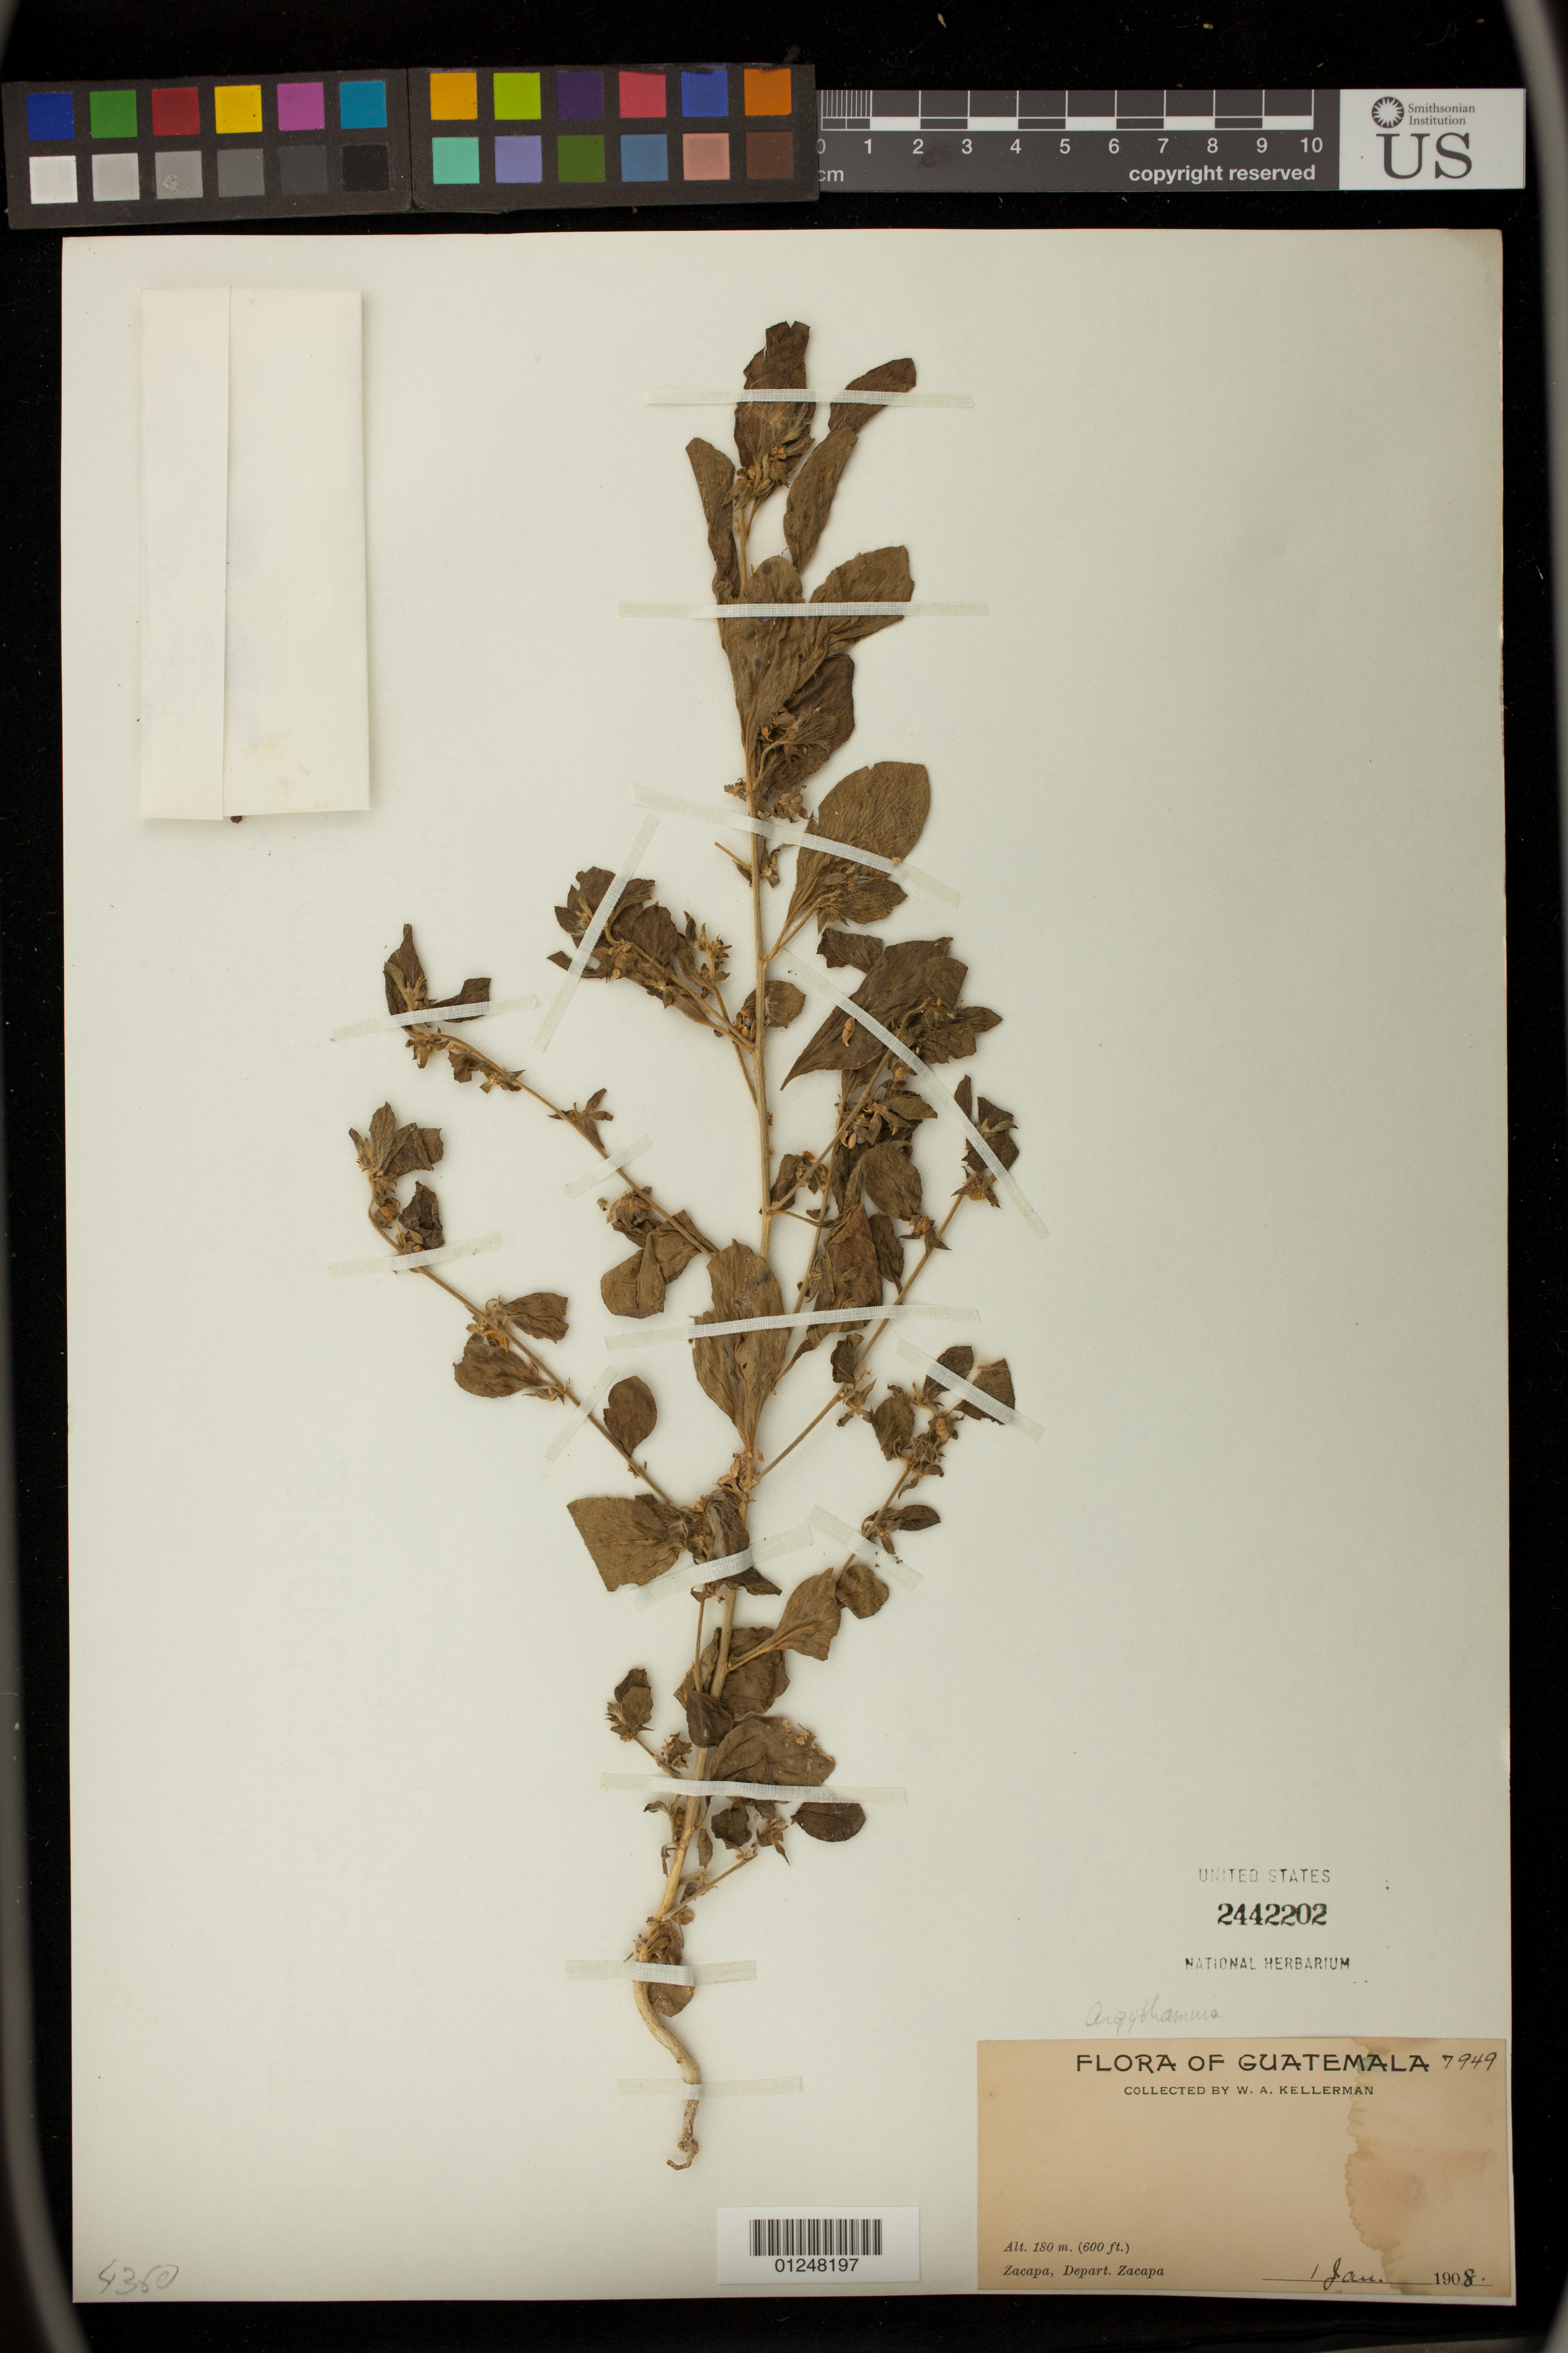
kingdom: Plantae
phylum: Tracheophyta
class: Magnoliopsida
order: Malpighiales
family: Euphorbiaceae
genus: Argythamnia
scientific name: Argythamnia argothamnoides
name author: (Bertero & Spreng.) J.W. Ingram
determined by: Külkamp, Josimar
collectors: W. A. Kellerman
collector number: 7949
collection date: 1908-01-01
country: Guatemala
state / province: Zacapa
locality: Zacapa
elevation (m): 180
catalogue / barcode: US 2442202